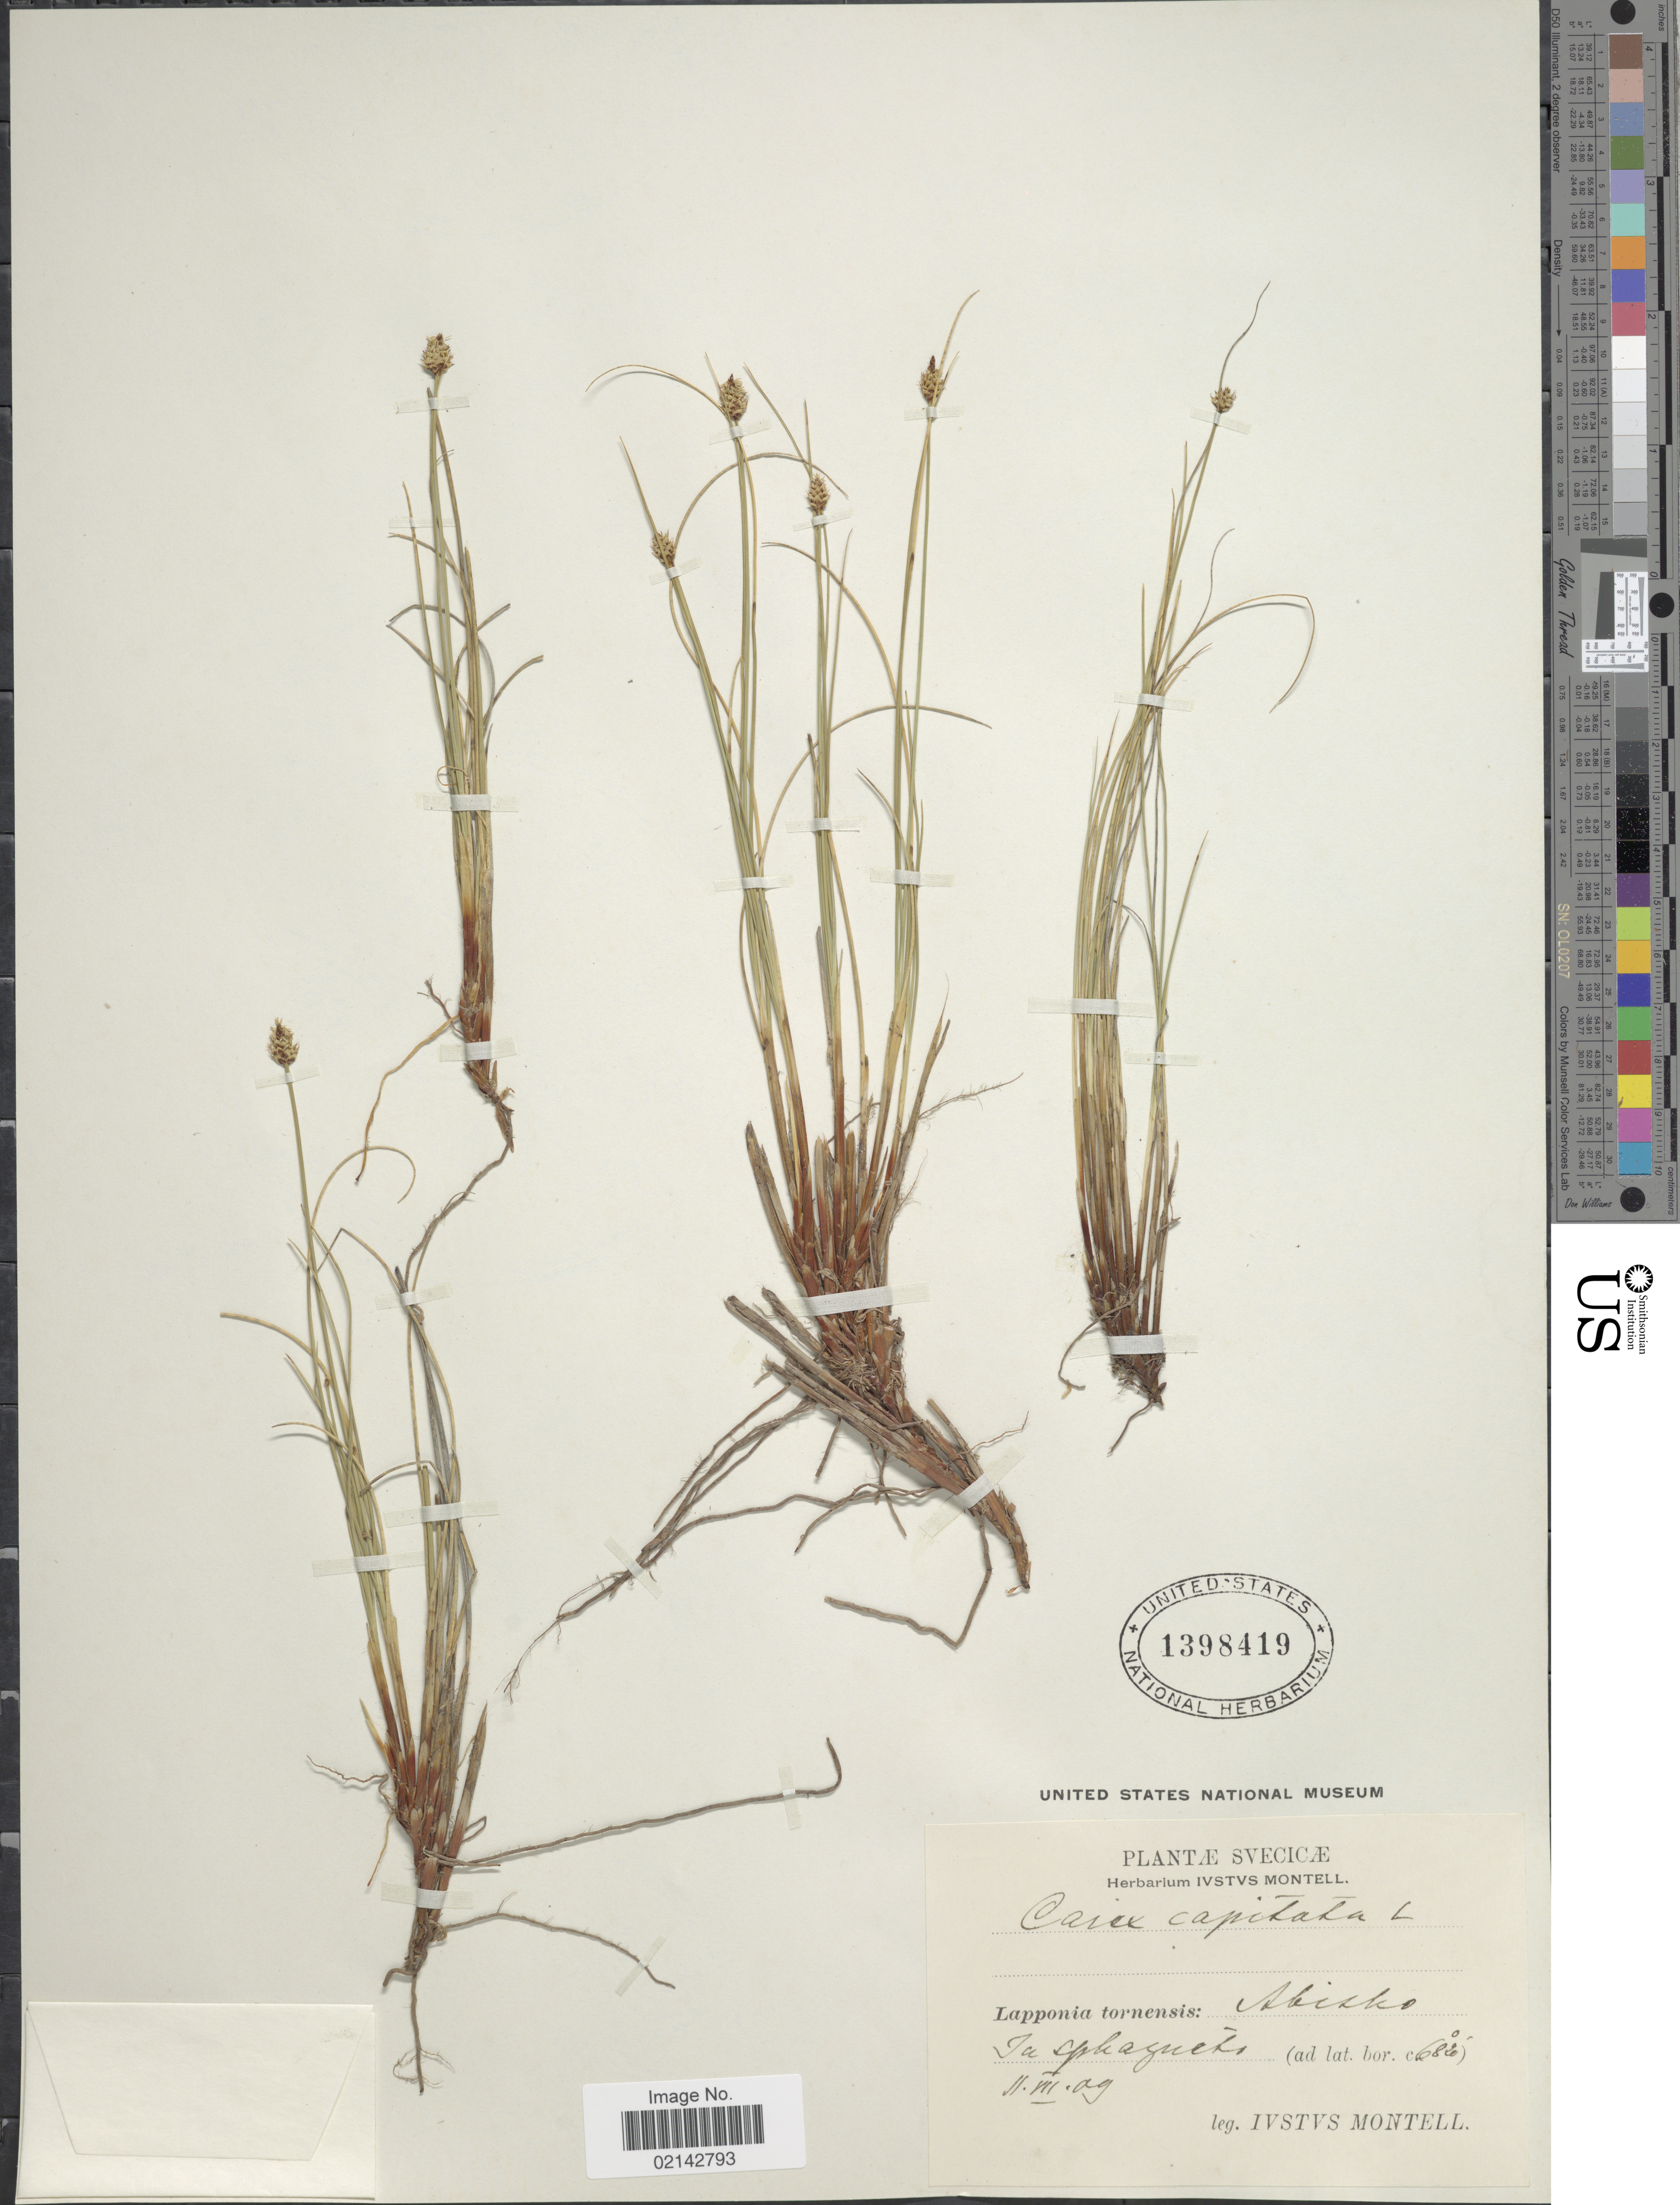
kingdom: Plantae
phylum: Tracheophyta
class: Liliopsida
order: Poales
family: Cyperaceae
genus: Carex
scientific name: Carex capitata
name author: L.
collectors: I. Montell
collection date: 1909-07-11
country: Sweden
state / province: Norrbotten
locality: Svecicae, Lapponia tornesis: Abisko, In Sphagneto.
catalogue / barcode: US 1398419